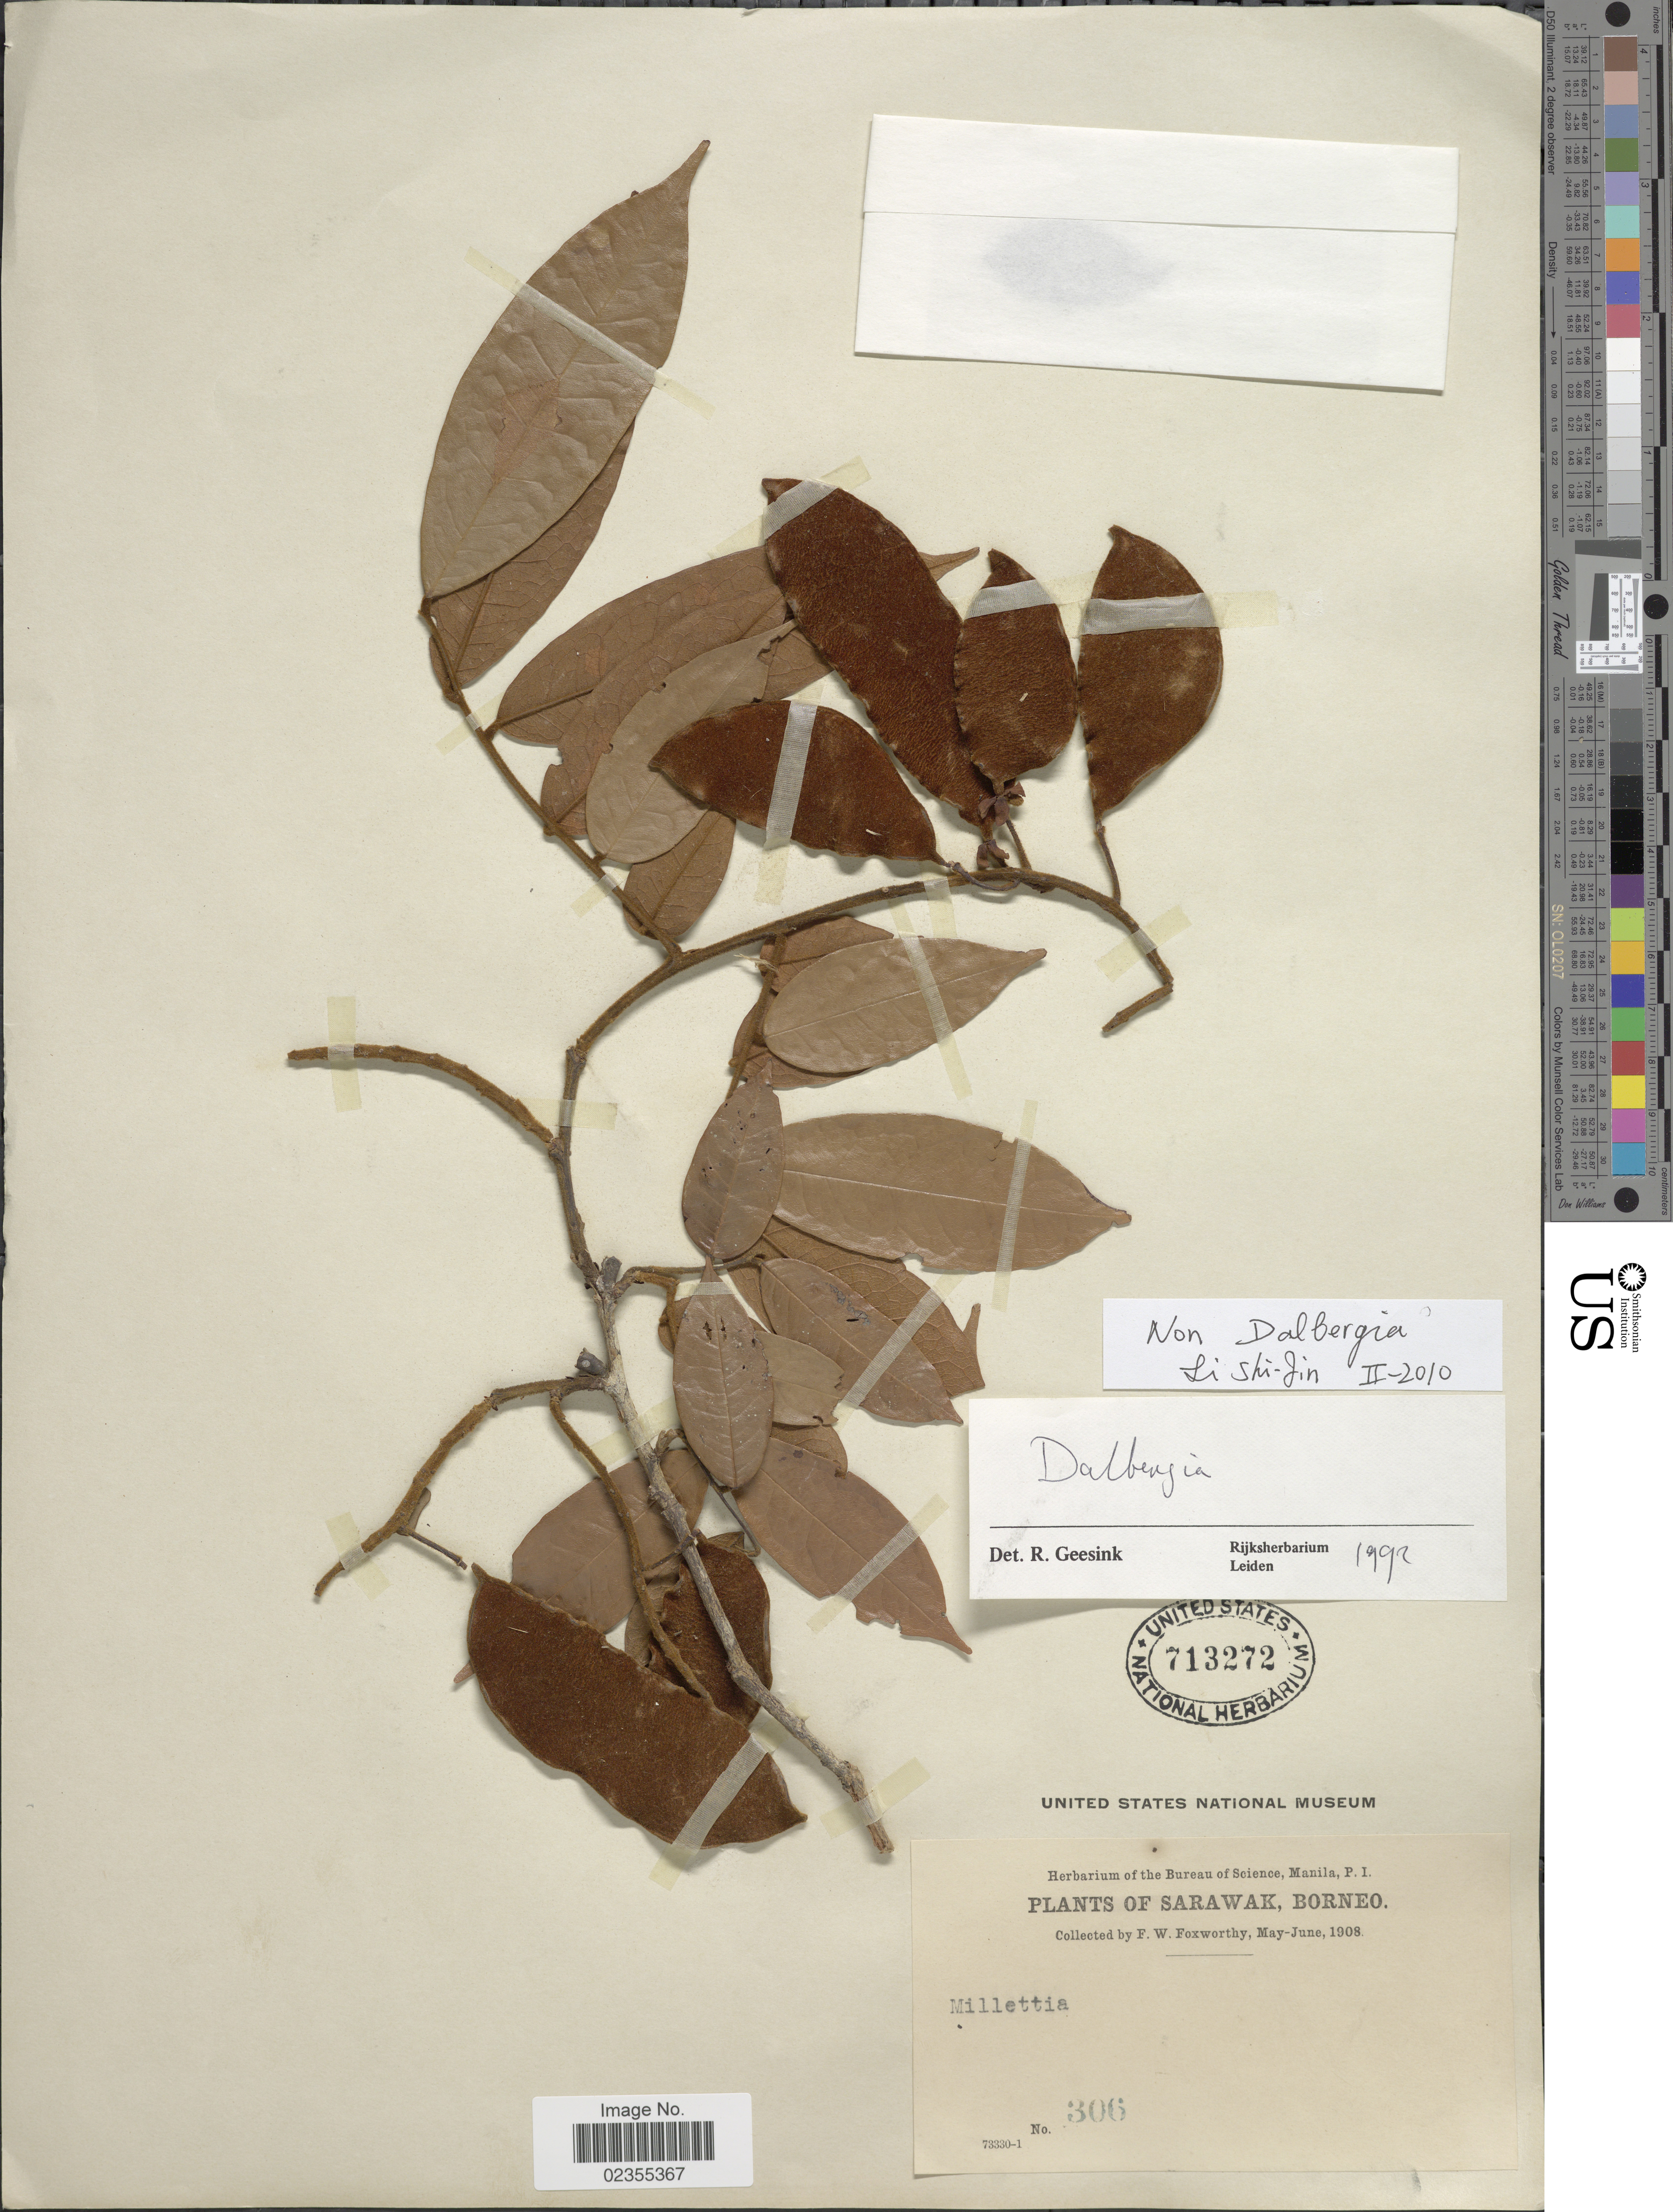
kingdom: Plantae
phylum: Tracheophyta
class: Magnoliopsida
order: Fabales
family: Fabaceae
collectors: F. W. Foxworthy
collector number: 306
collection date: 1908-05/1908-06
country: Malaysia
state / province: Sarawak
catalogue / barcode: US 713272